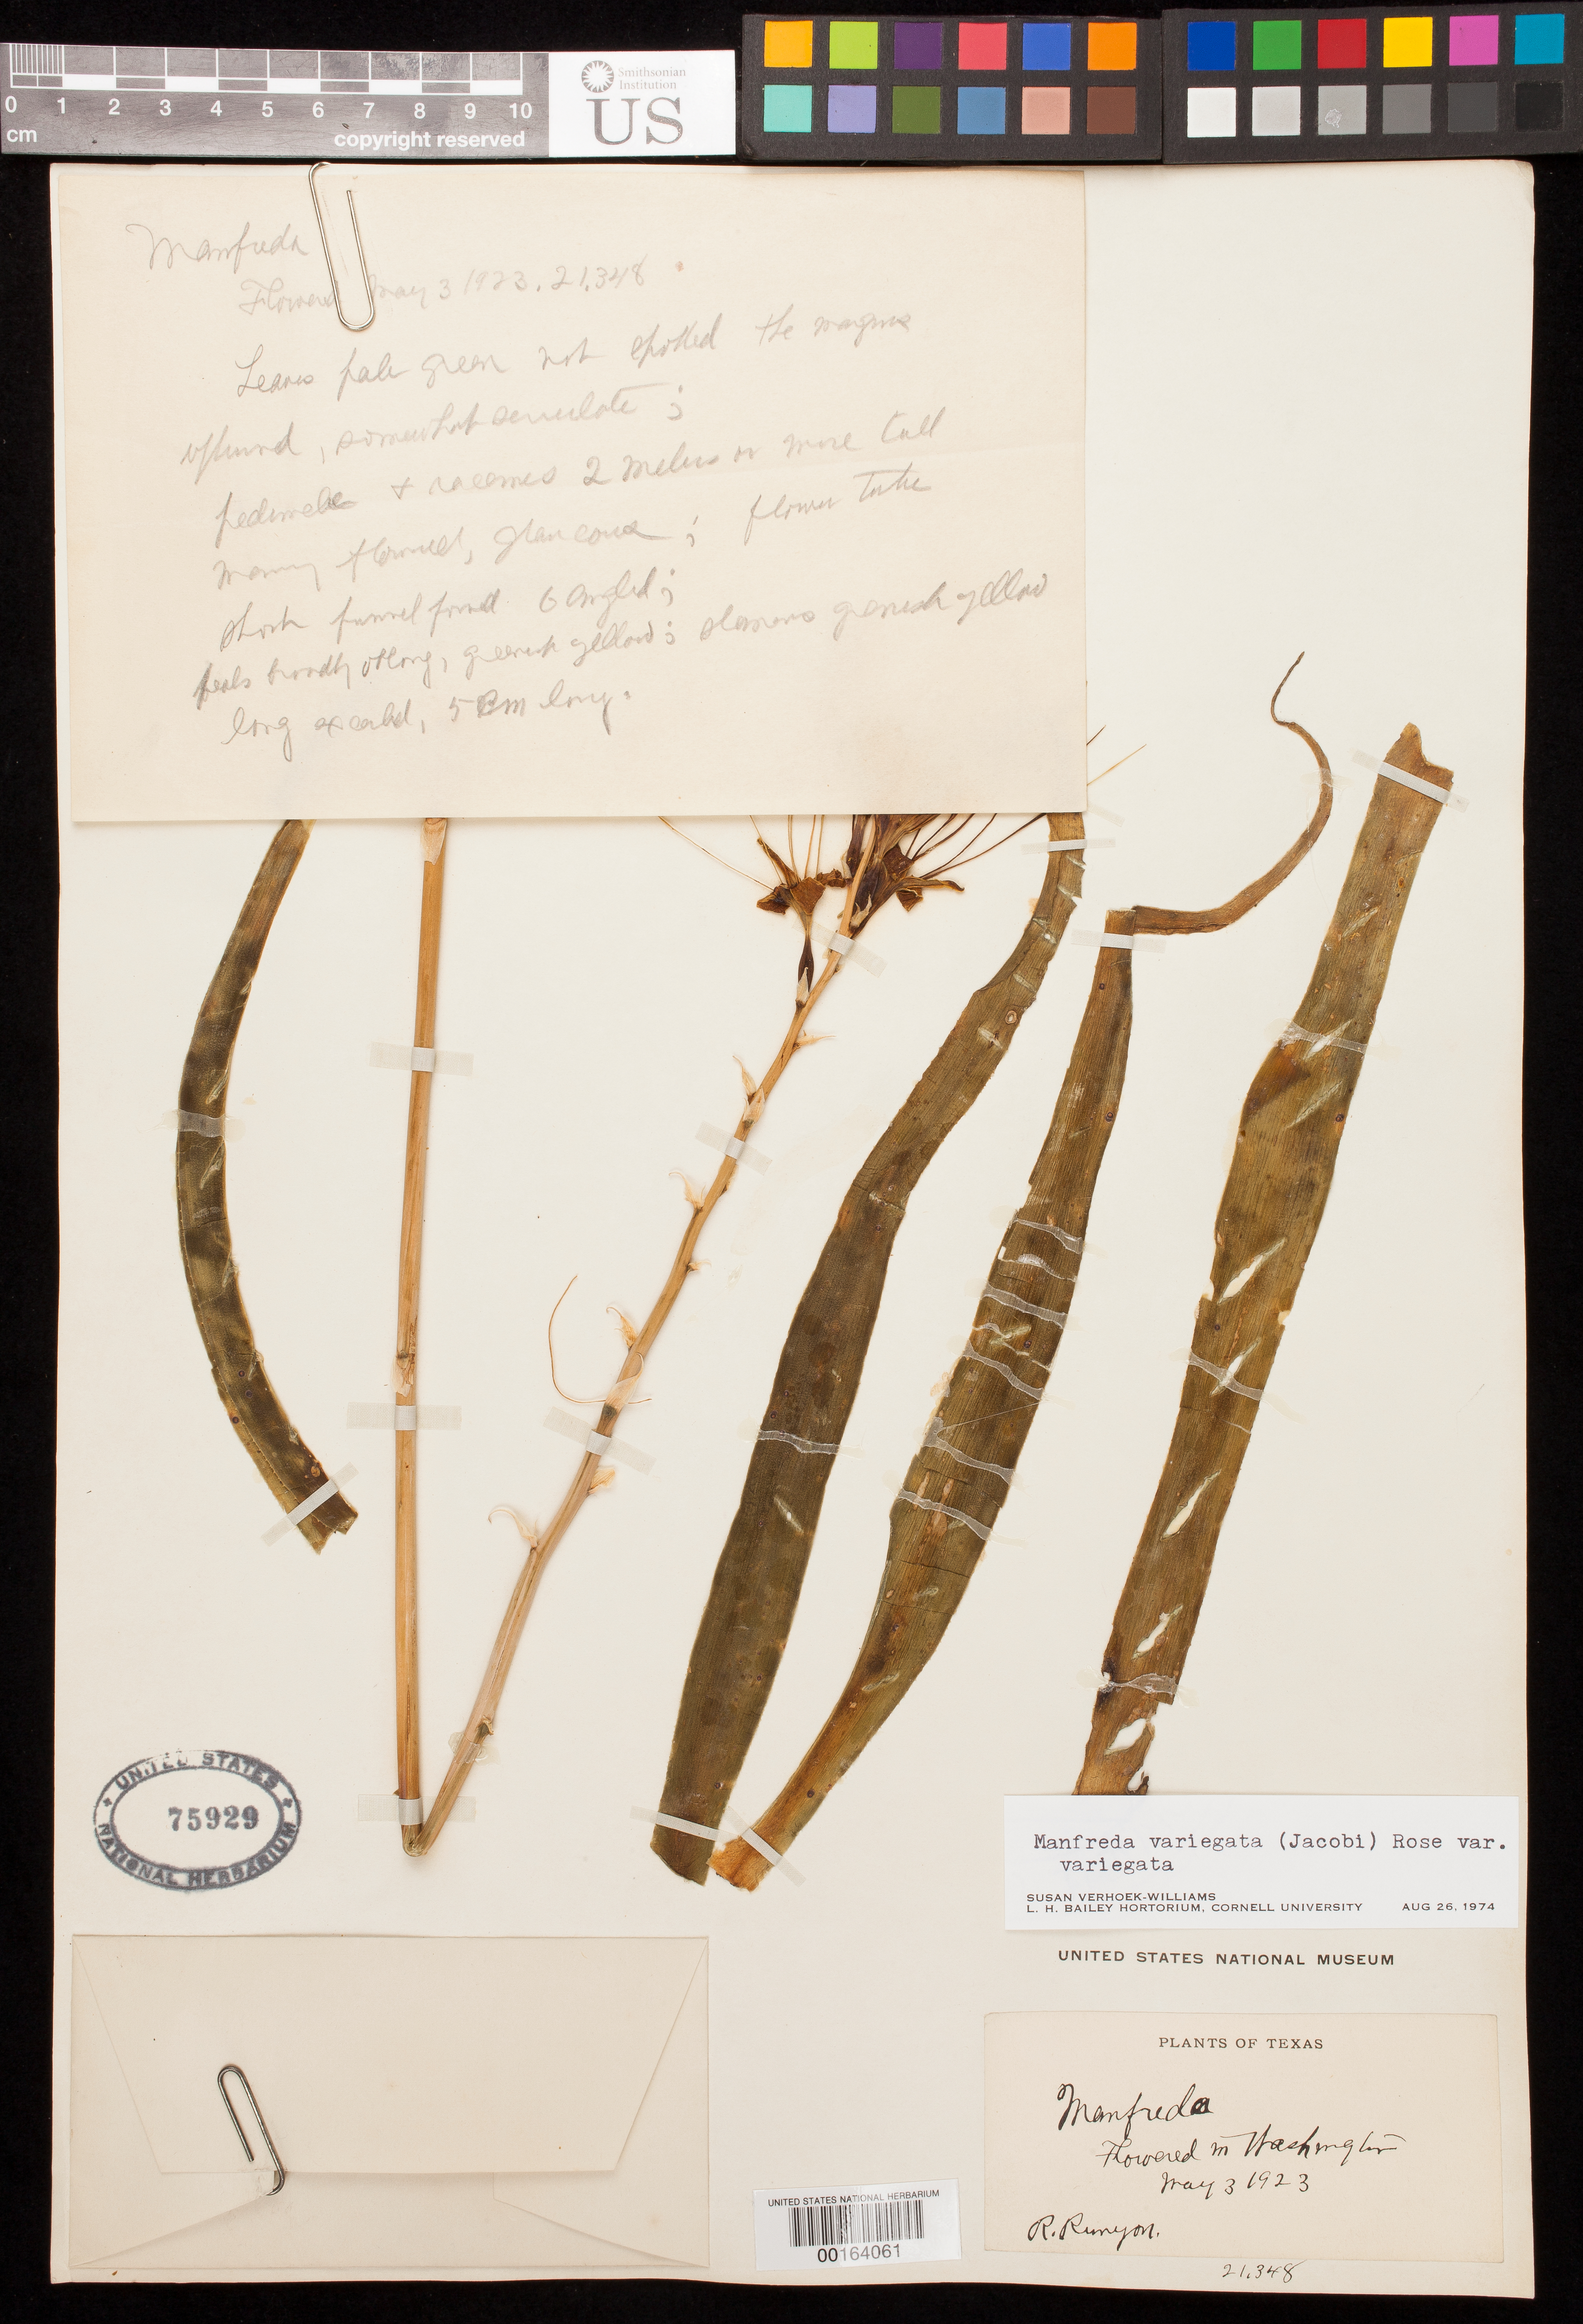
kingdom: Plantae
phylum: Tracheophyta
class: Liliopsida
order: Asparagales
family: Asparagaceae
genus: Manfreda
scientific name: Manfreda variegata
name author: (Jacobi) Rose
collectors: R. Runyon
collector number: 21.348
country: United States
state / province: Texas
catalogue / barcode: US 75929